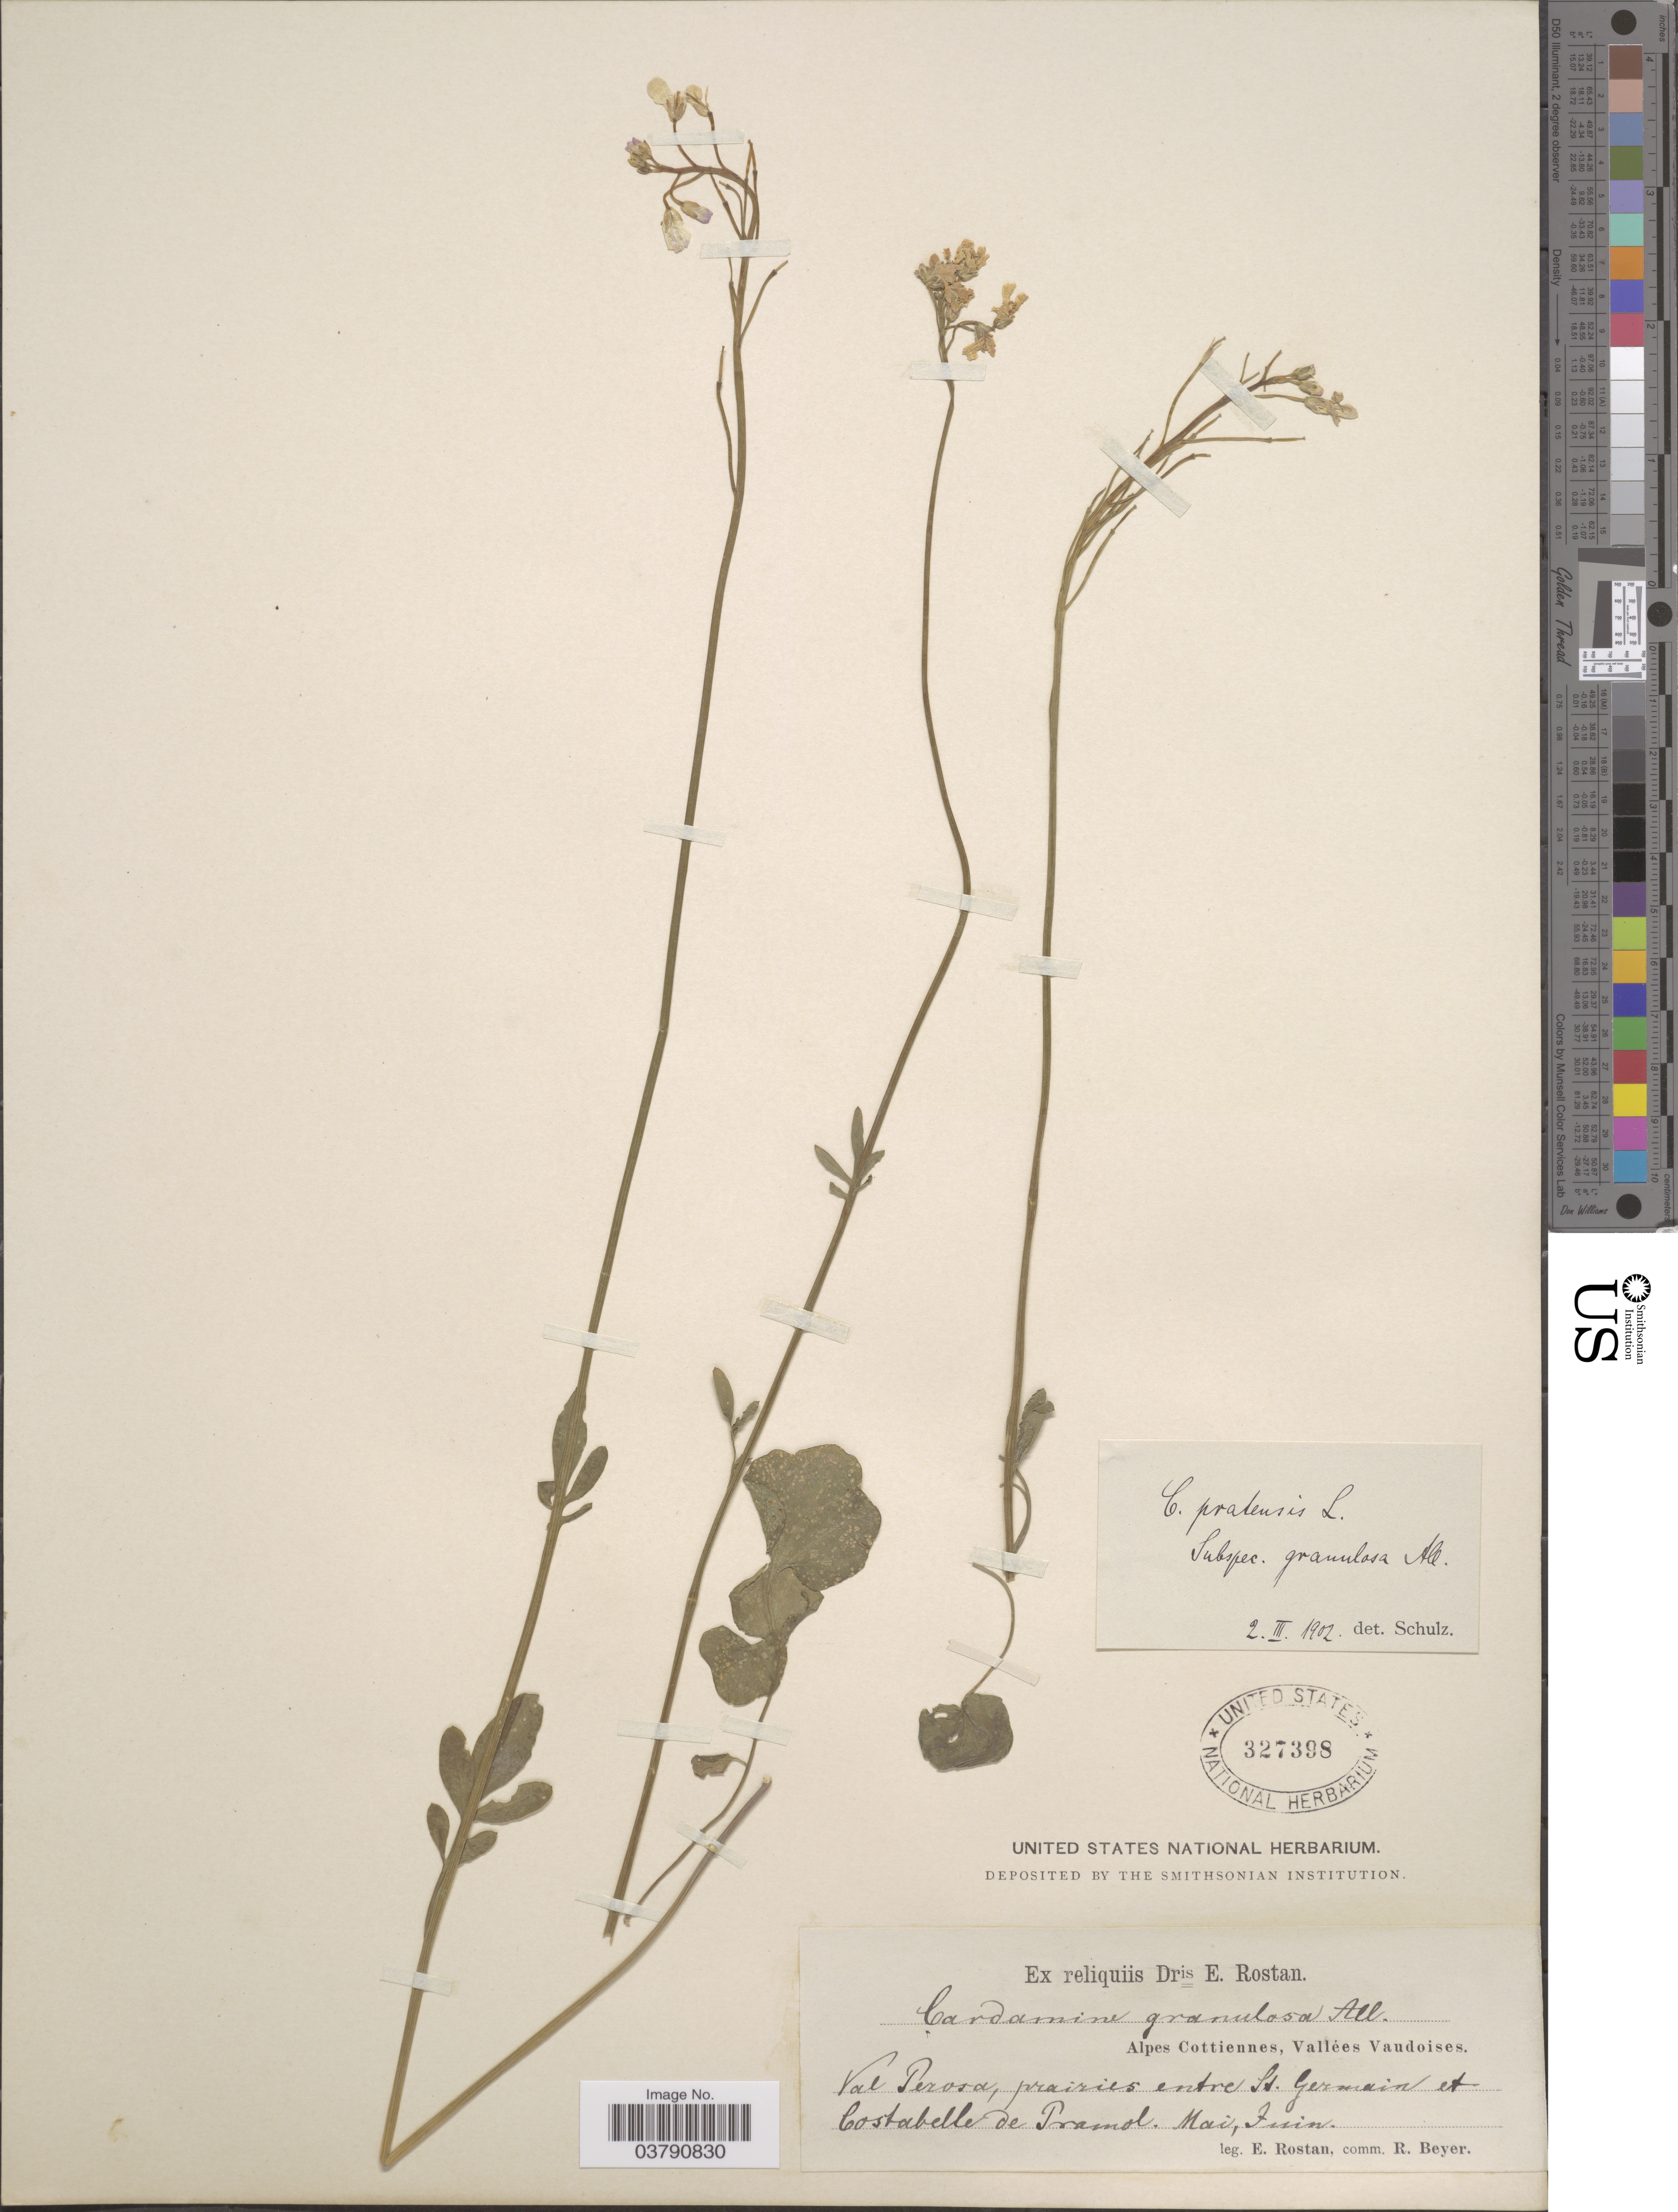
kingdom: Plantae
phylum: Tracheophyta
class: Magnoliopsida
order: Brassicales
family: Brassicaceae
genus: Cardamine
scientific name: Cardamine pratensis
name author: L.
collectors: E. Rostan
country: Italy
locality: Alpes Cottiennes, Vallées Vaudoises. Val Perosa, prairies entre St. Germain et Costabelle de Pramol. Mai, Fuin.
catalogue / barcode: US 327398